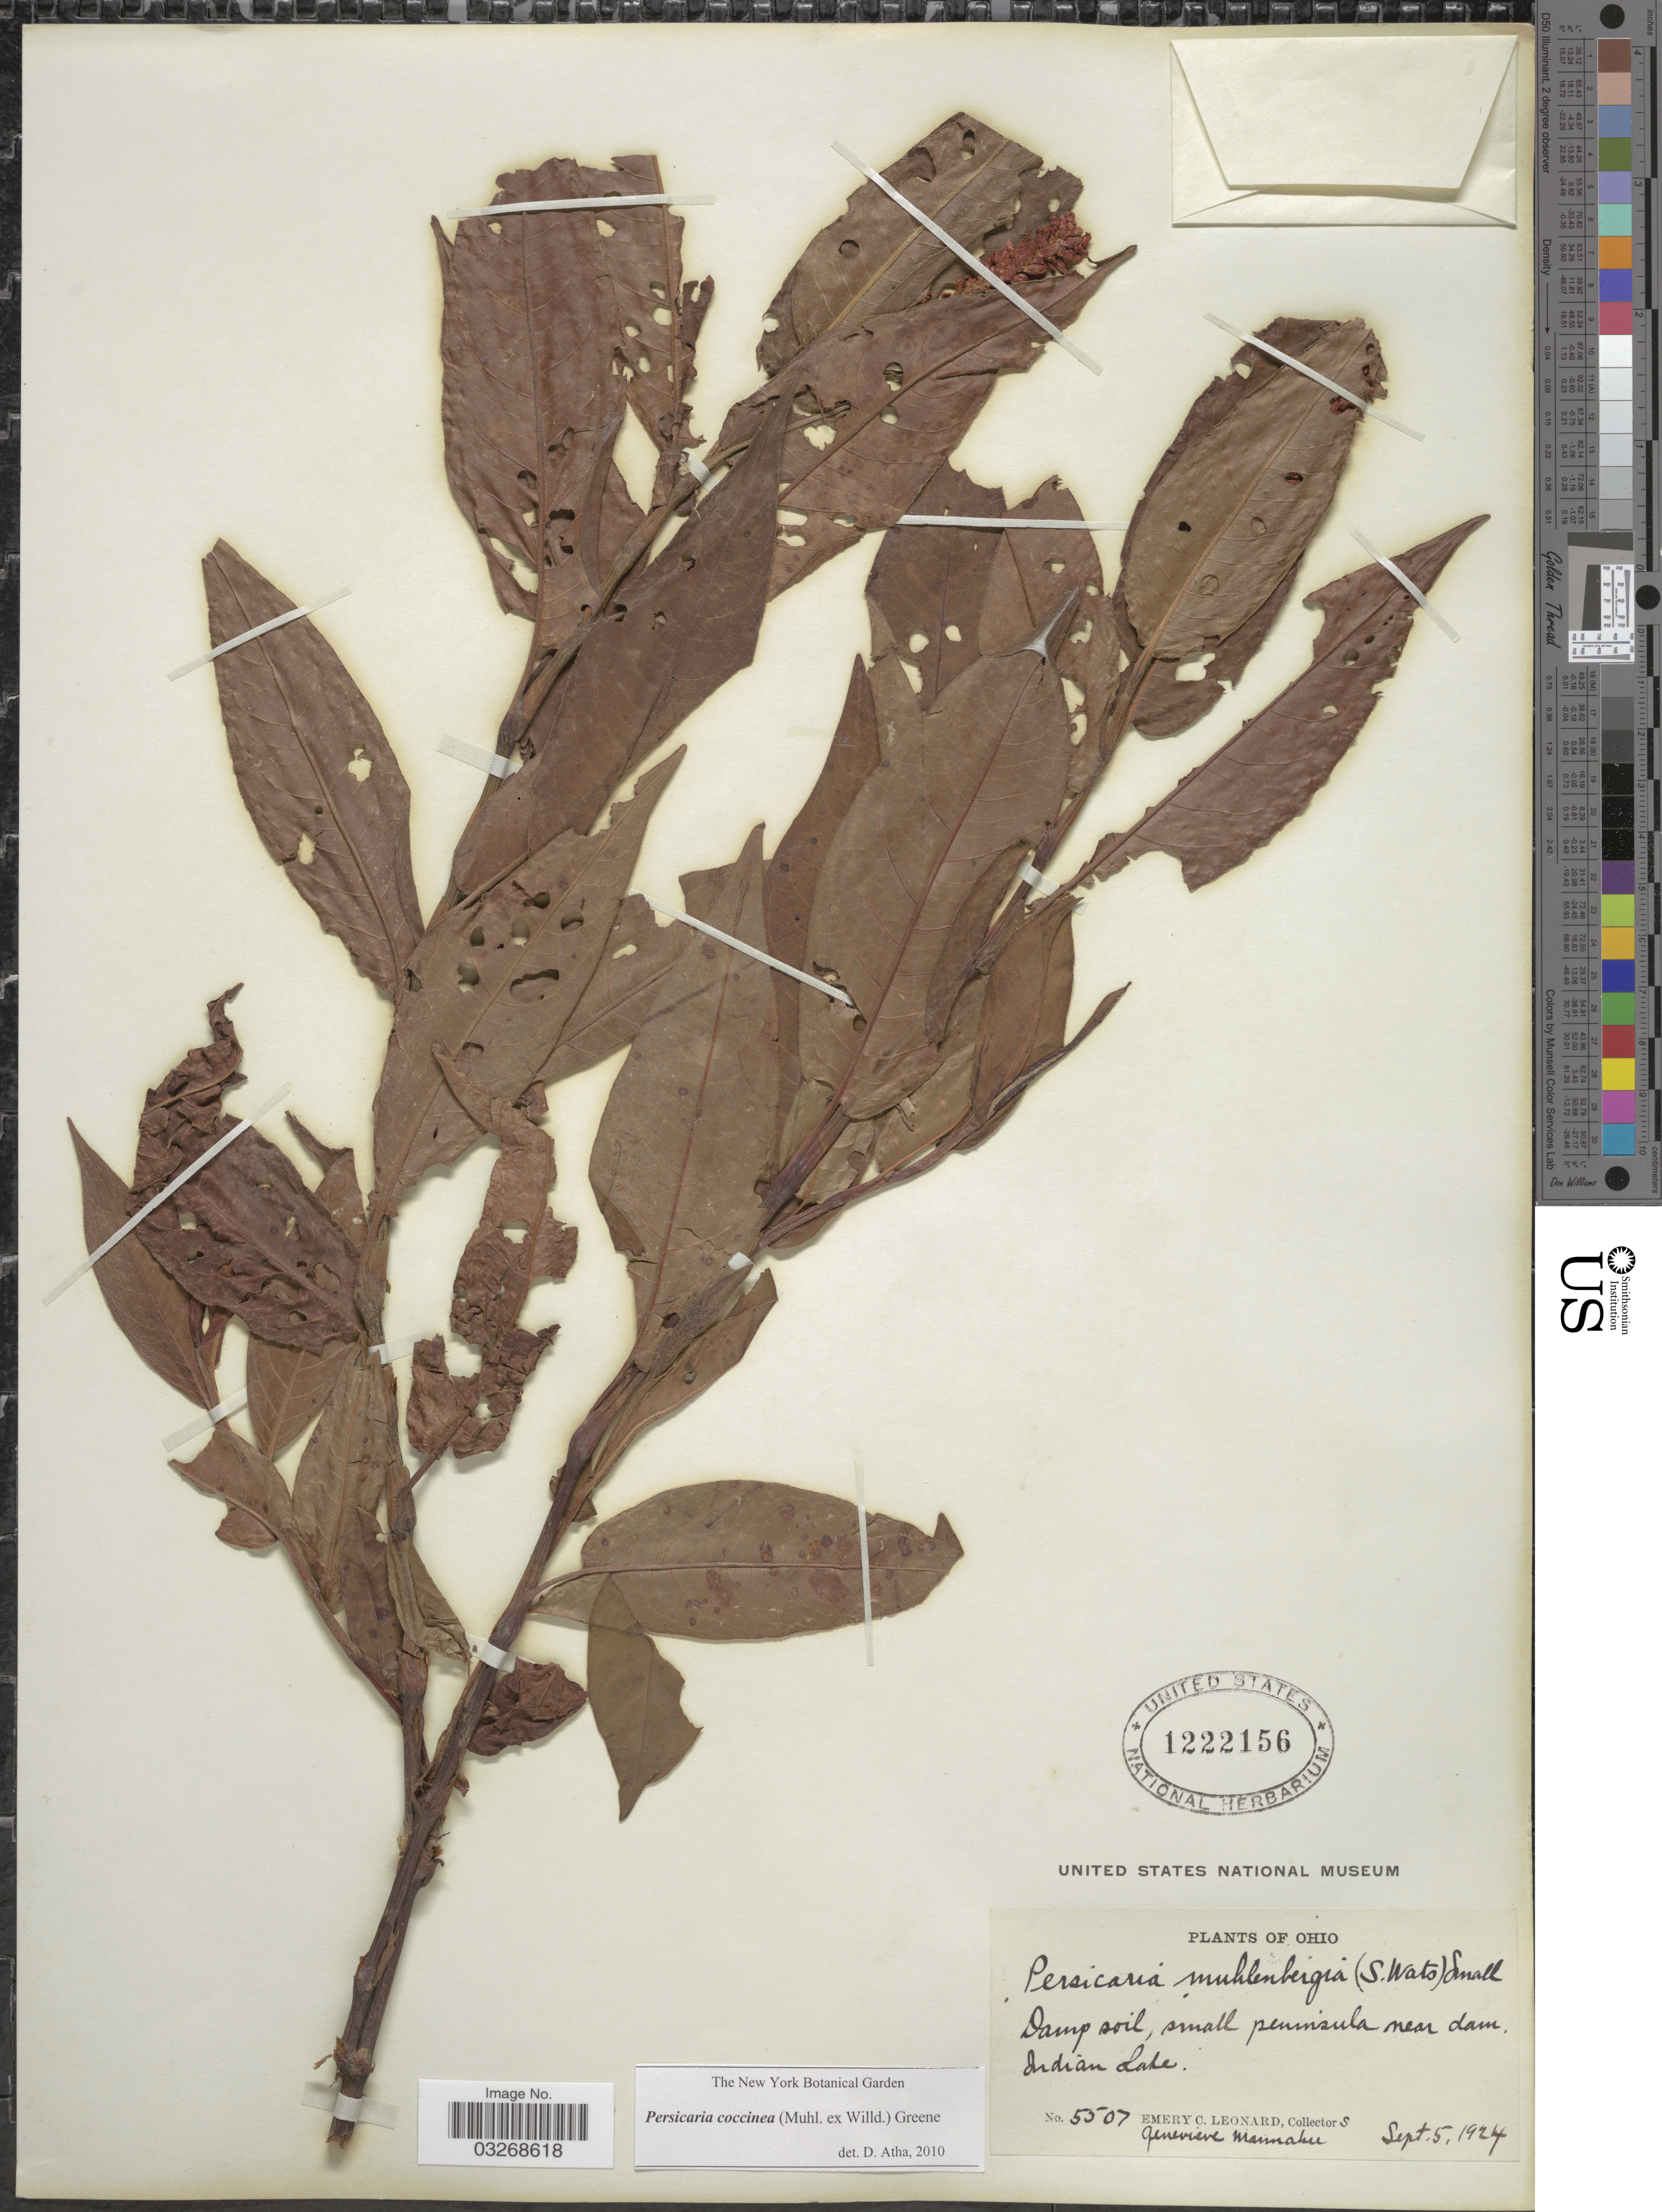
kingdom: Plantae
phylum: Tracheophyta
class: Magnoliopsida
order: Caryophyllales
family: Polygonaceae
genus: Persicaria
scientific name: Persicaria coccinea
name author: (Muhl. ex Willd.) Greene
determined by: Atha, D. E.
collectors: E. C. Leonard & G. Mannakee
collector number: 5507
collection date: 1924-09-05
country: United States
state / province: Ohio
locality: Damp soil, small peninsula near dam. Indian Lake.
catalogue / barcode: US 1222156